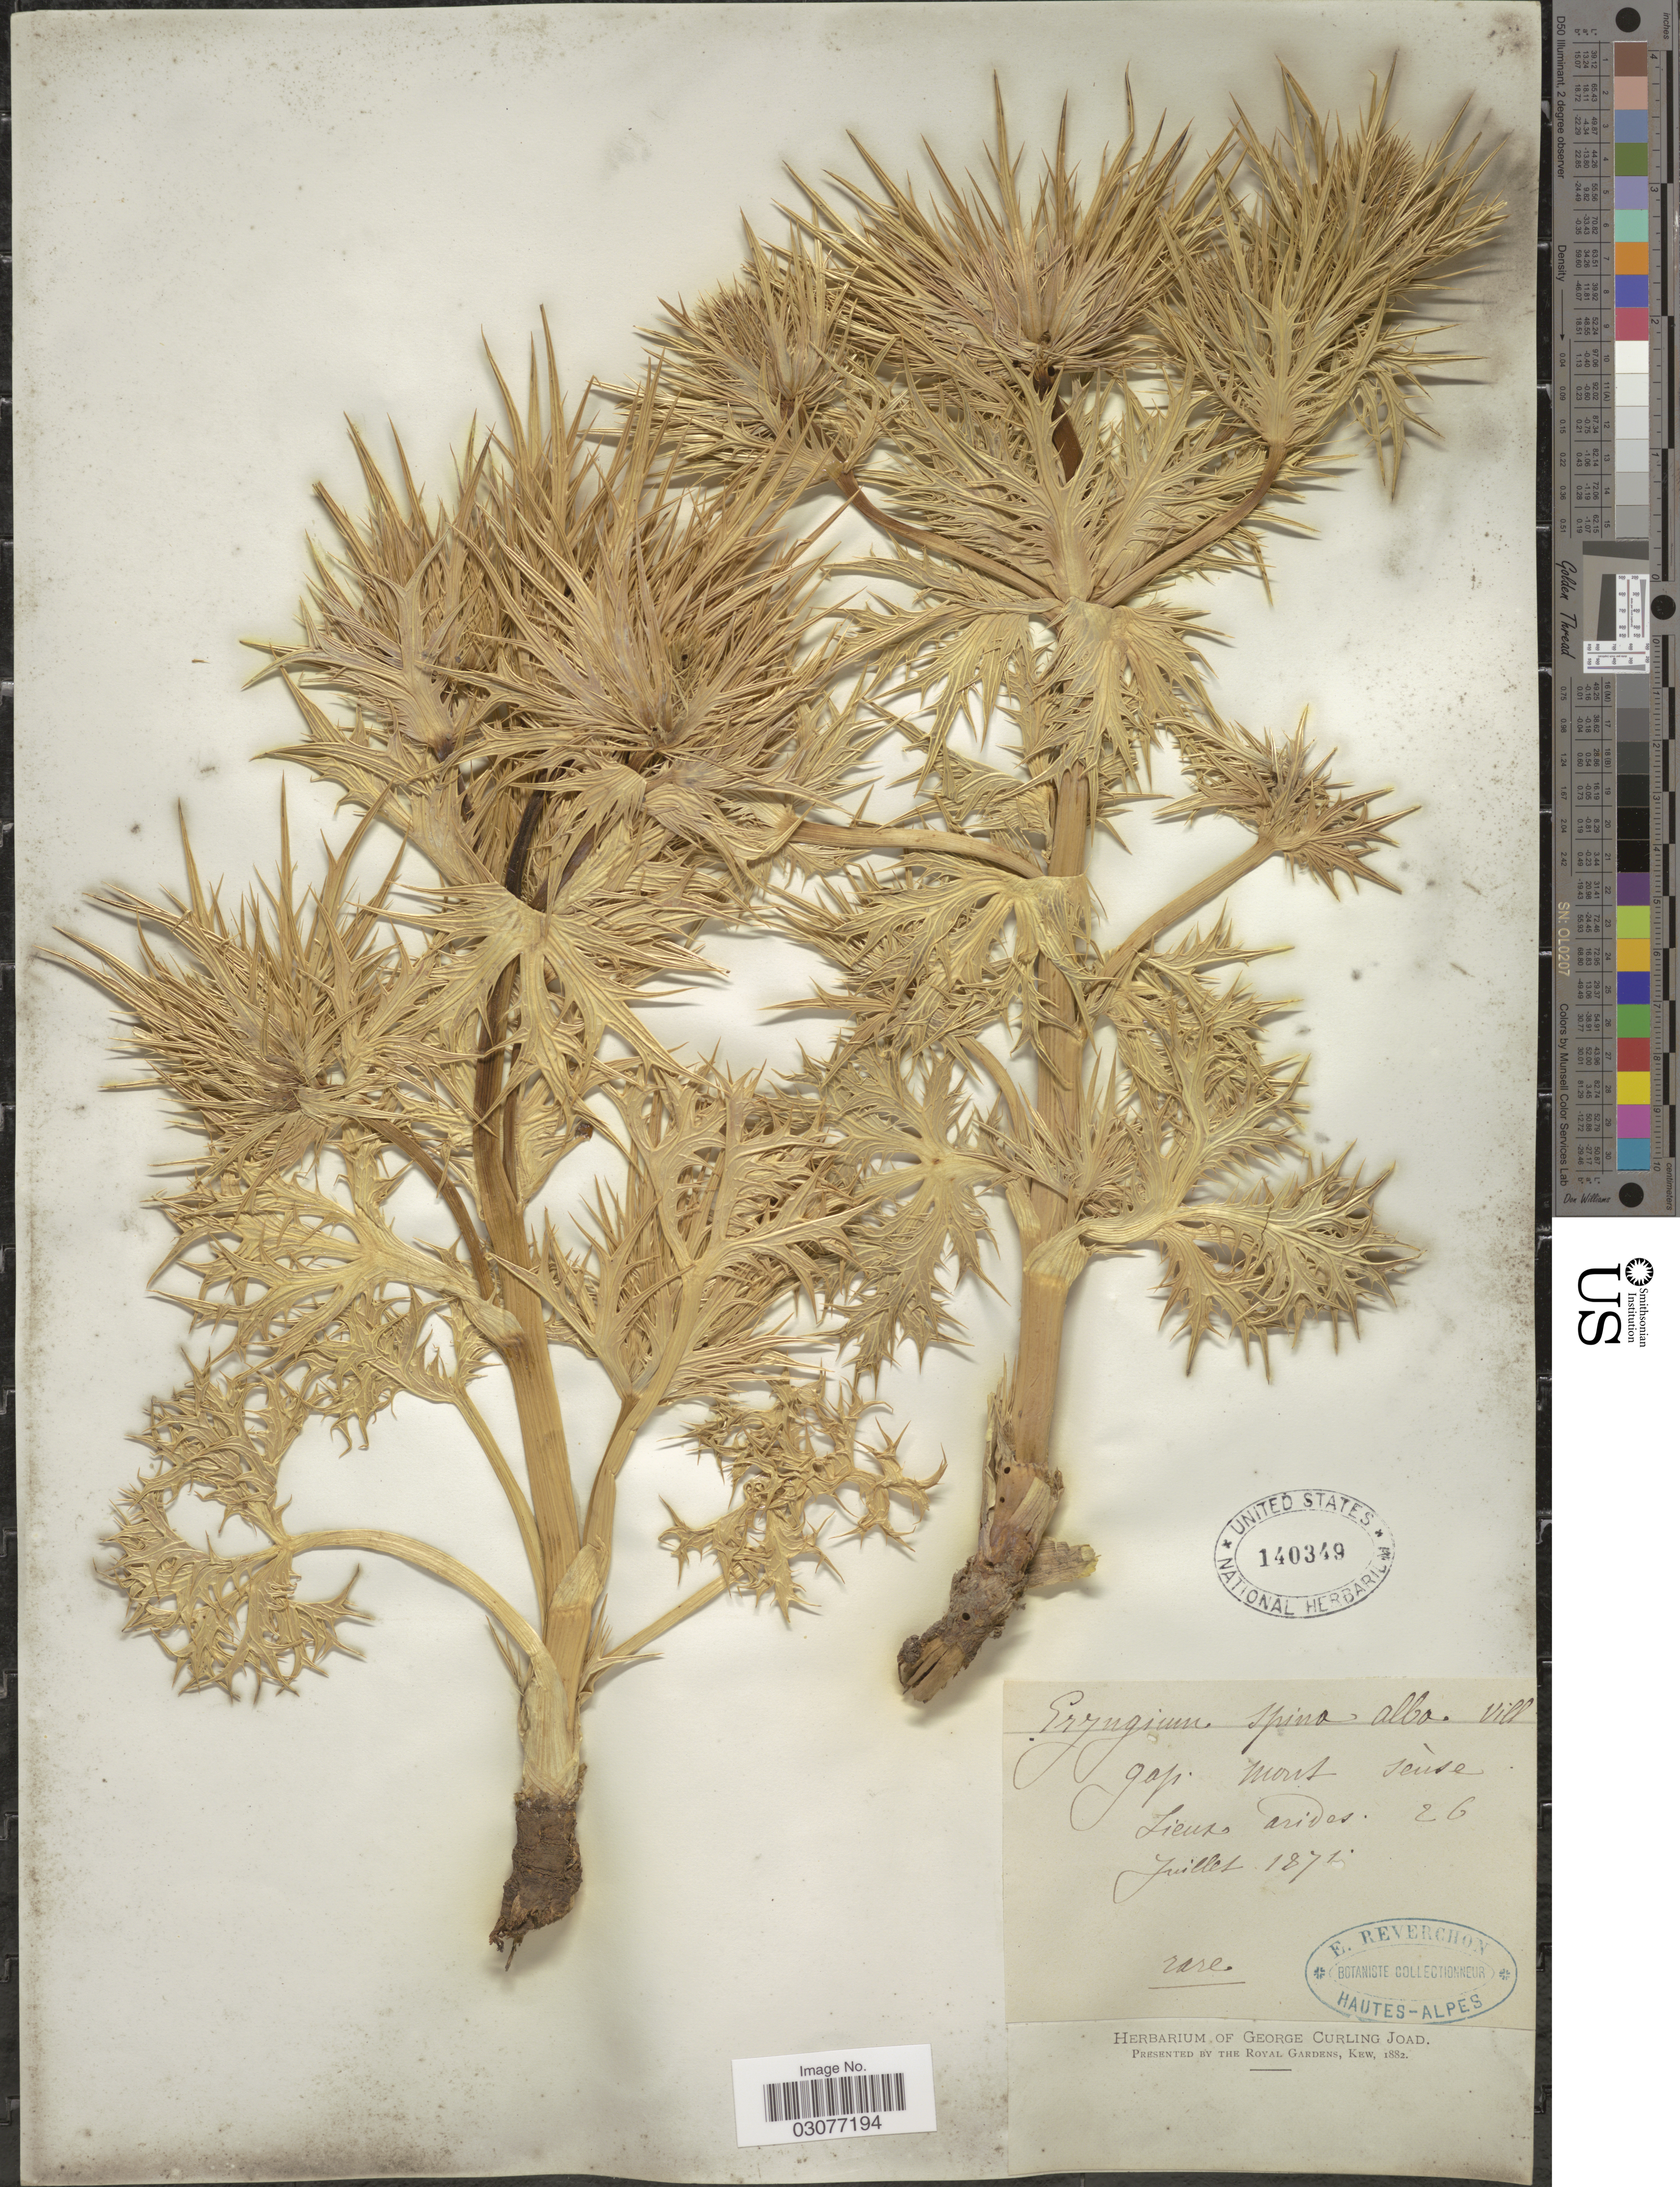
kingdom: Plantae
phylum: Tracheophyta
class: Magnoliopsida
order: Apiales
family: Apiaceae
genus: Eryngium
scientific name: Eryngium spinalba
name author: Vill.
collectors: E. Reverchon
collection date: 1871-07-26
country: France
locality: Gap. Mont Sèuse.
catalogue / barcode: US 140349